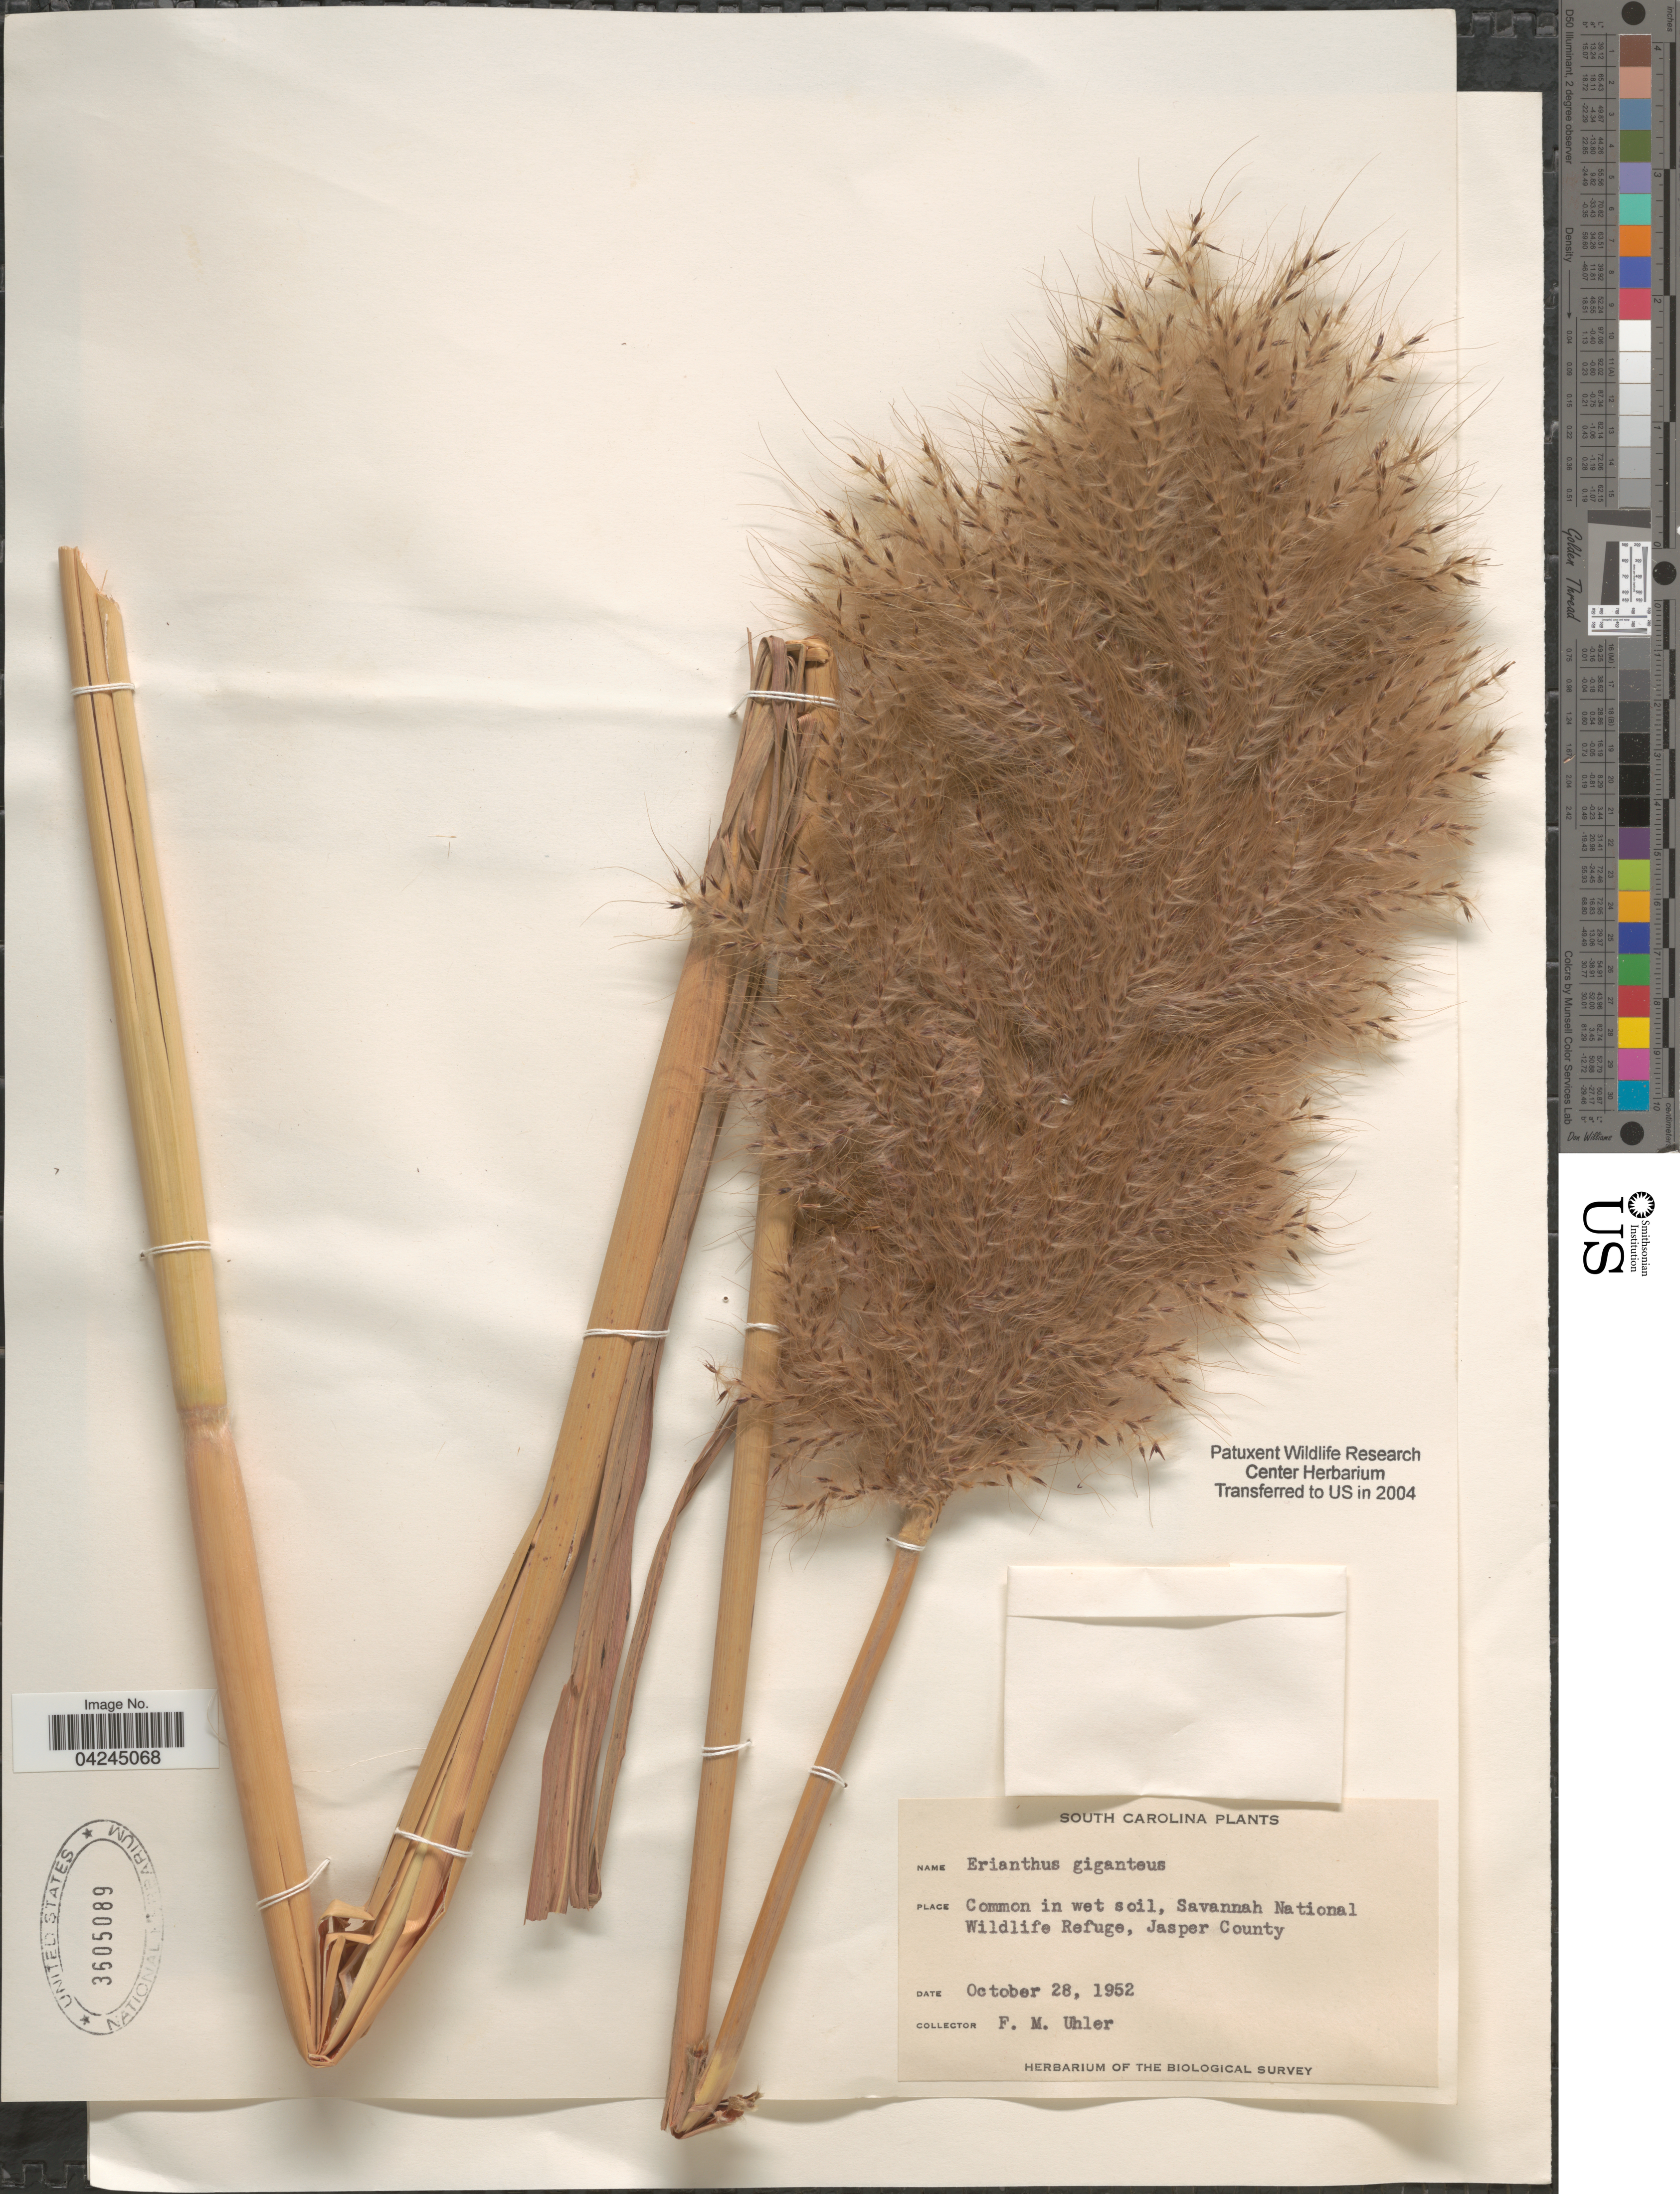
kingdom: Plantae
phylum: Tracheophyta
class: Liliopsida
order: Poales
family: Poaceae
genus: Erianthus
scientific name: Erianthus giganteus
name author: (Walter) P. Beauv.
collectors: F. M. Uhler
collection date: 1952-10-28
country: United States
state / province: South Carolina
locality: Common in wet soil, Savannah National Wildlife Refuge, Jasper County. Biological Survey.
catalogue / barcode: US 3605089